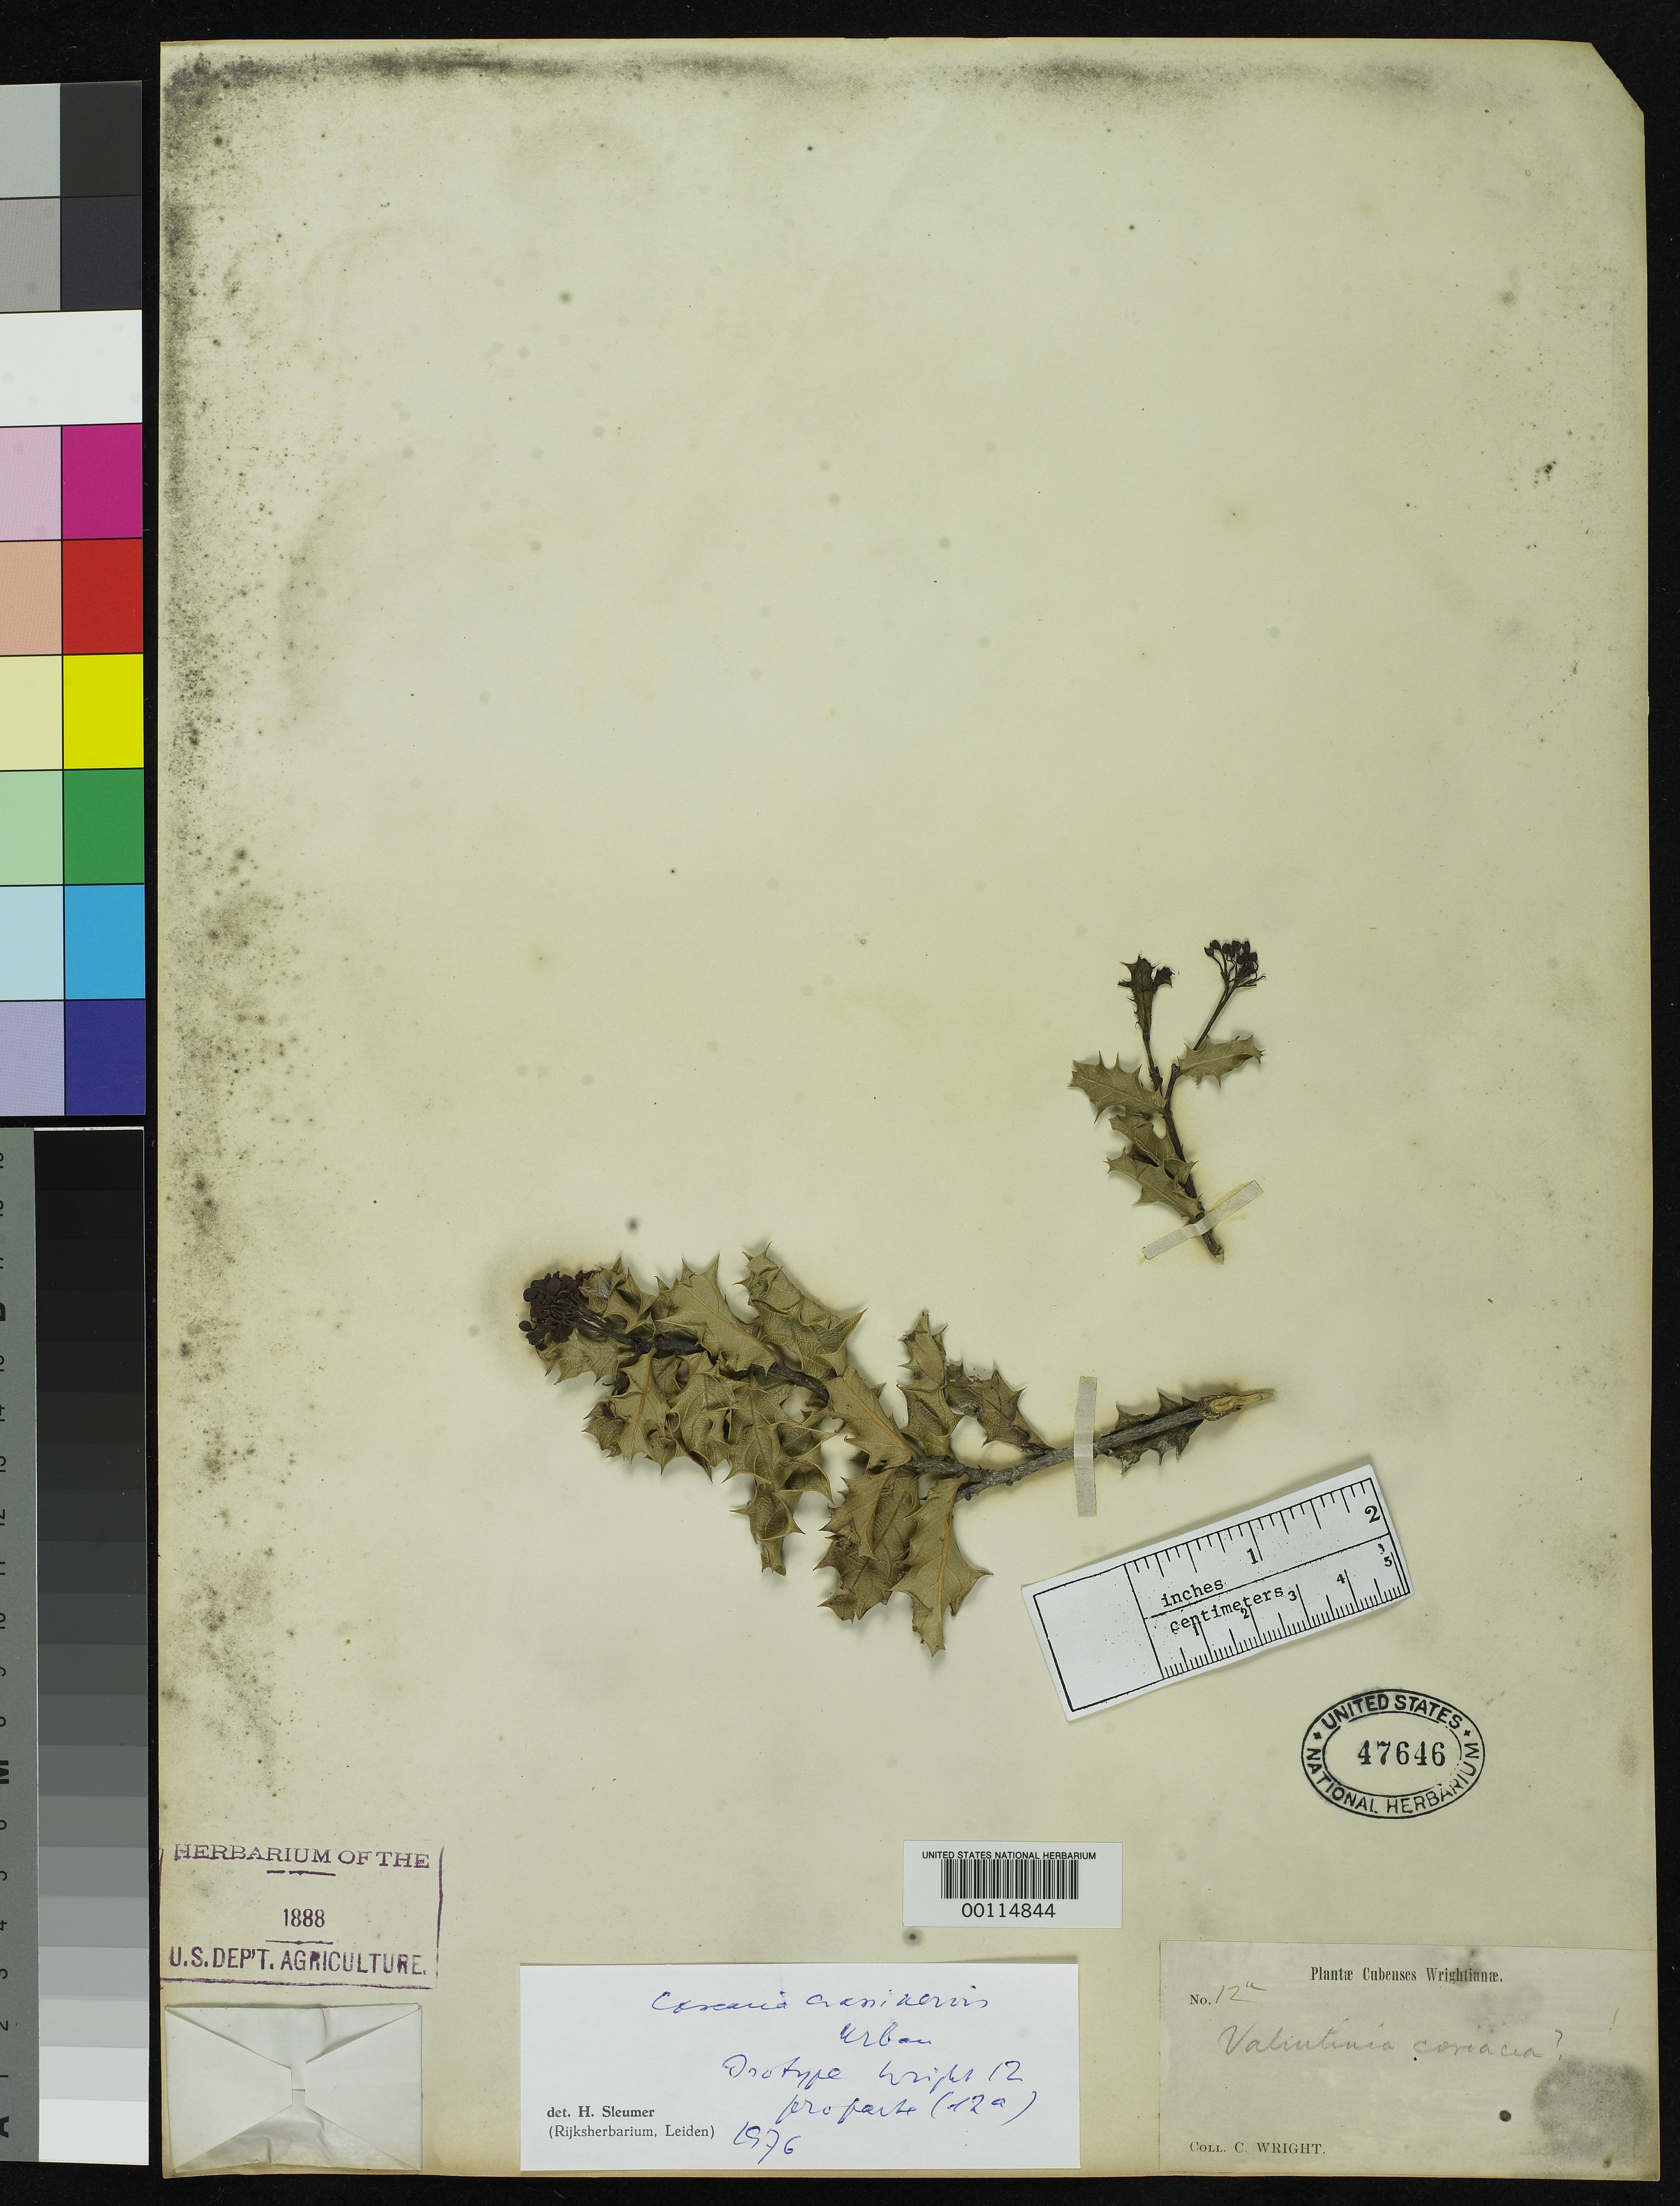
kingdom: Plantae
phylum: Tracheophyta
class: Magnoliopsida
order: Malpighiales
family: Salicaceae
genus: Casearia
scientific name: Casearia crassinervis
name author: Urb.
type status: Isotype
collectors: C. Wright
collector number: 12a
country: Cuba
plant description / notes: Annotated as "Valentinia coriacea?" [Griseb.] and originally recorded as a type of that name. For nomenclature & typification see Sleumer 1980, Fl. Neotrop. Monogr. 22.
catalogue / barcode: US 47646